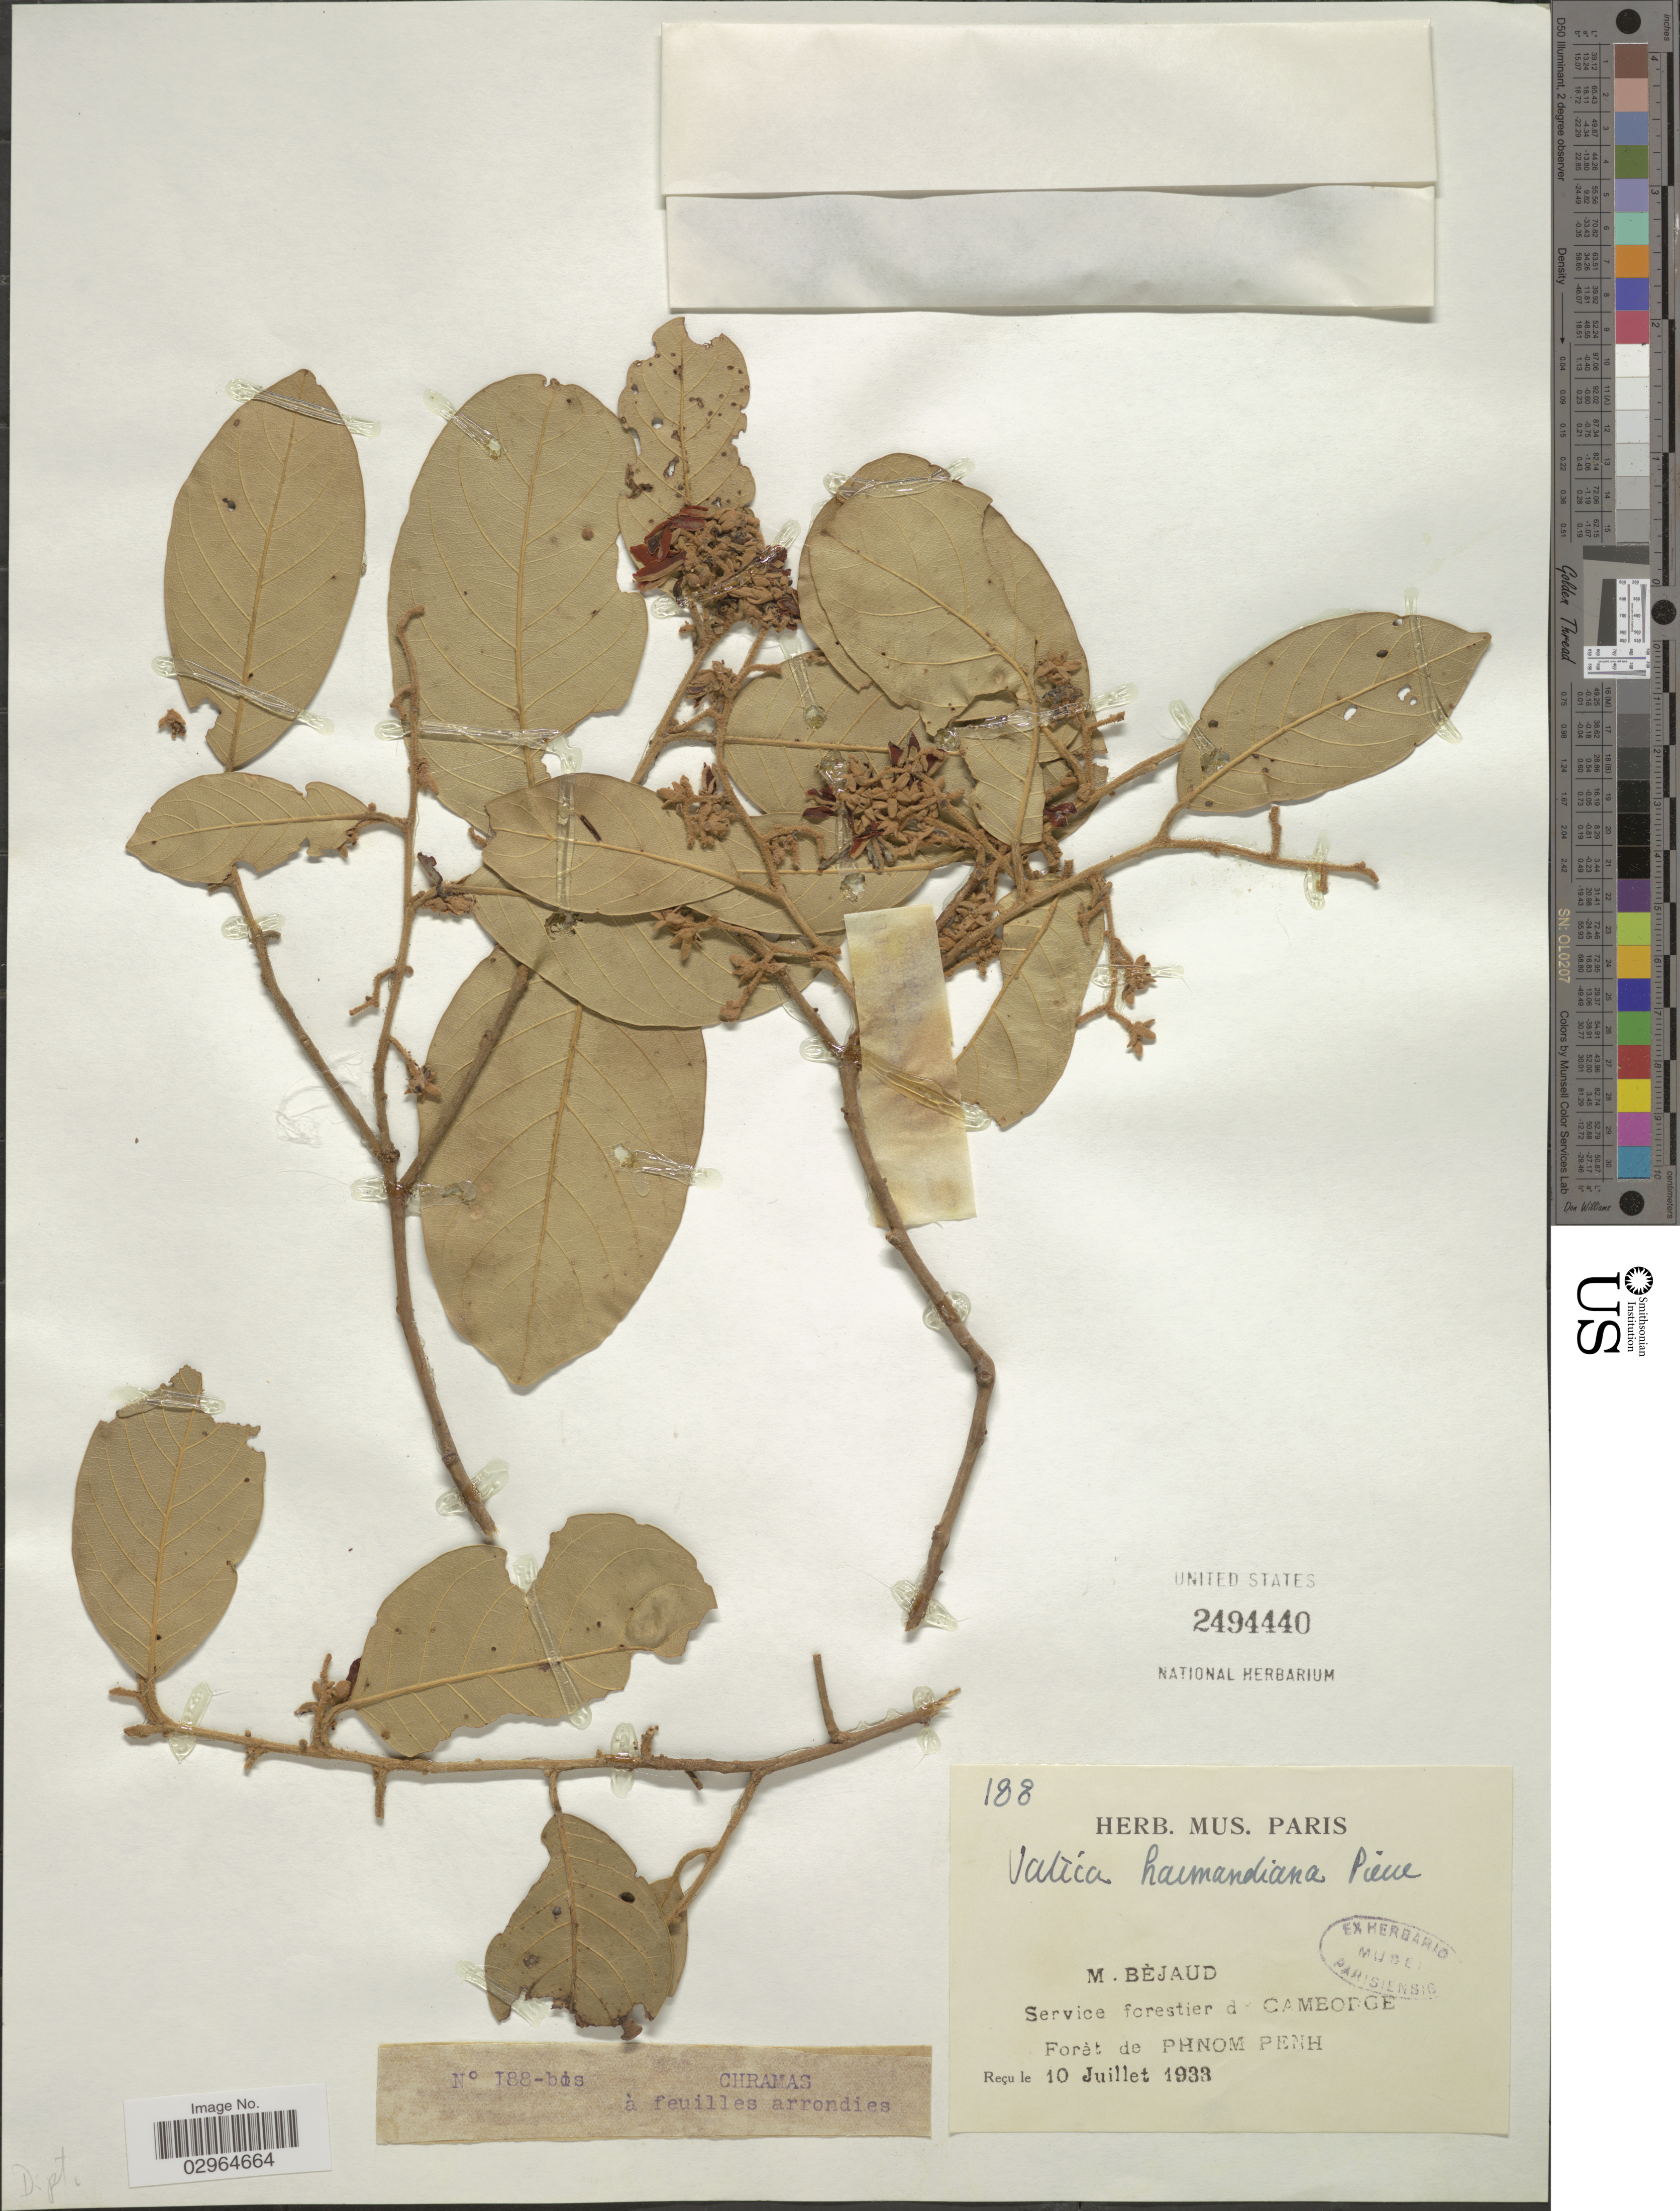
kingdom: Plantae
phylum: Tracheophyta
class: Magnoliopsida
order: Malvales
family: Dipterocarpaceae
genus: Vatica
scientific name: Vatica harmandiana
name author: Pierre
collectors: M. Bejaud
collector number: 188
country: Cambodia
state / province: Phnom Penh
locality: Forèt de Phnom Penh.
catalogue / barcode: US 2494440